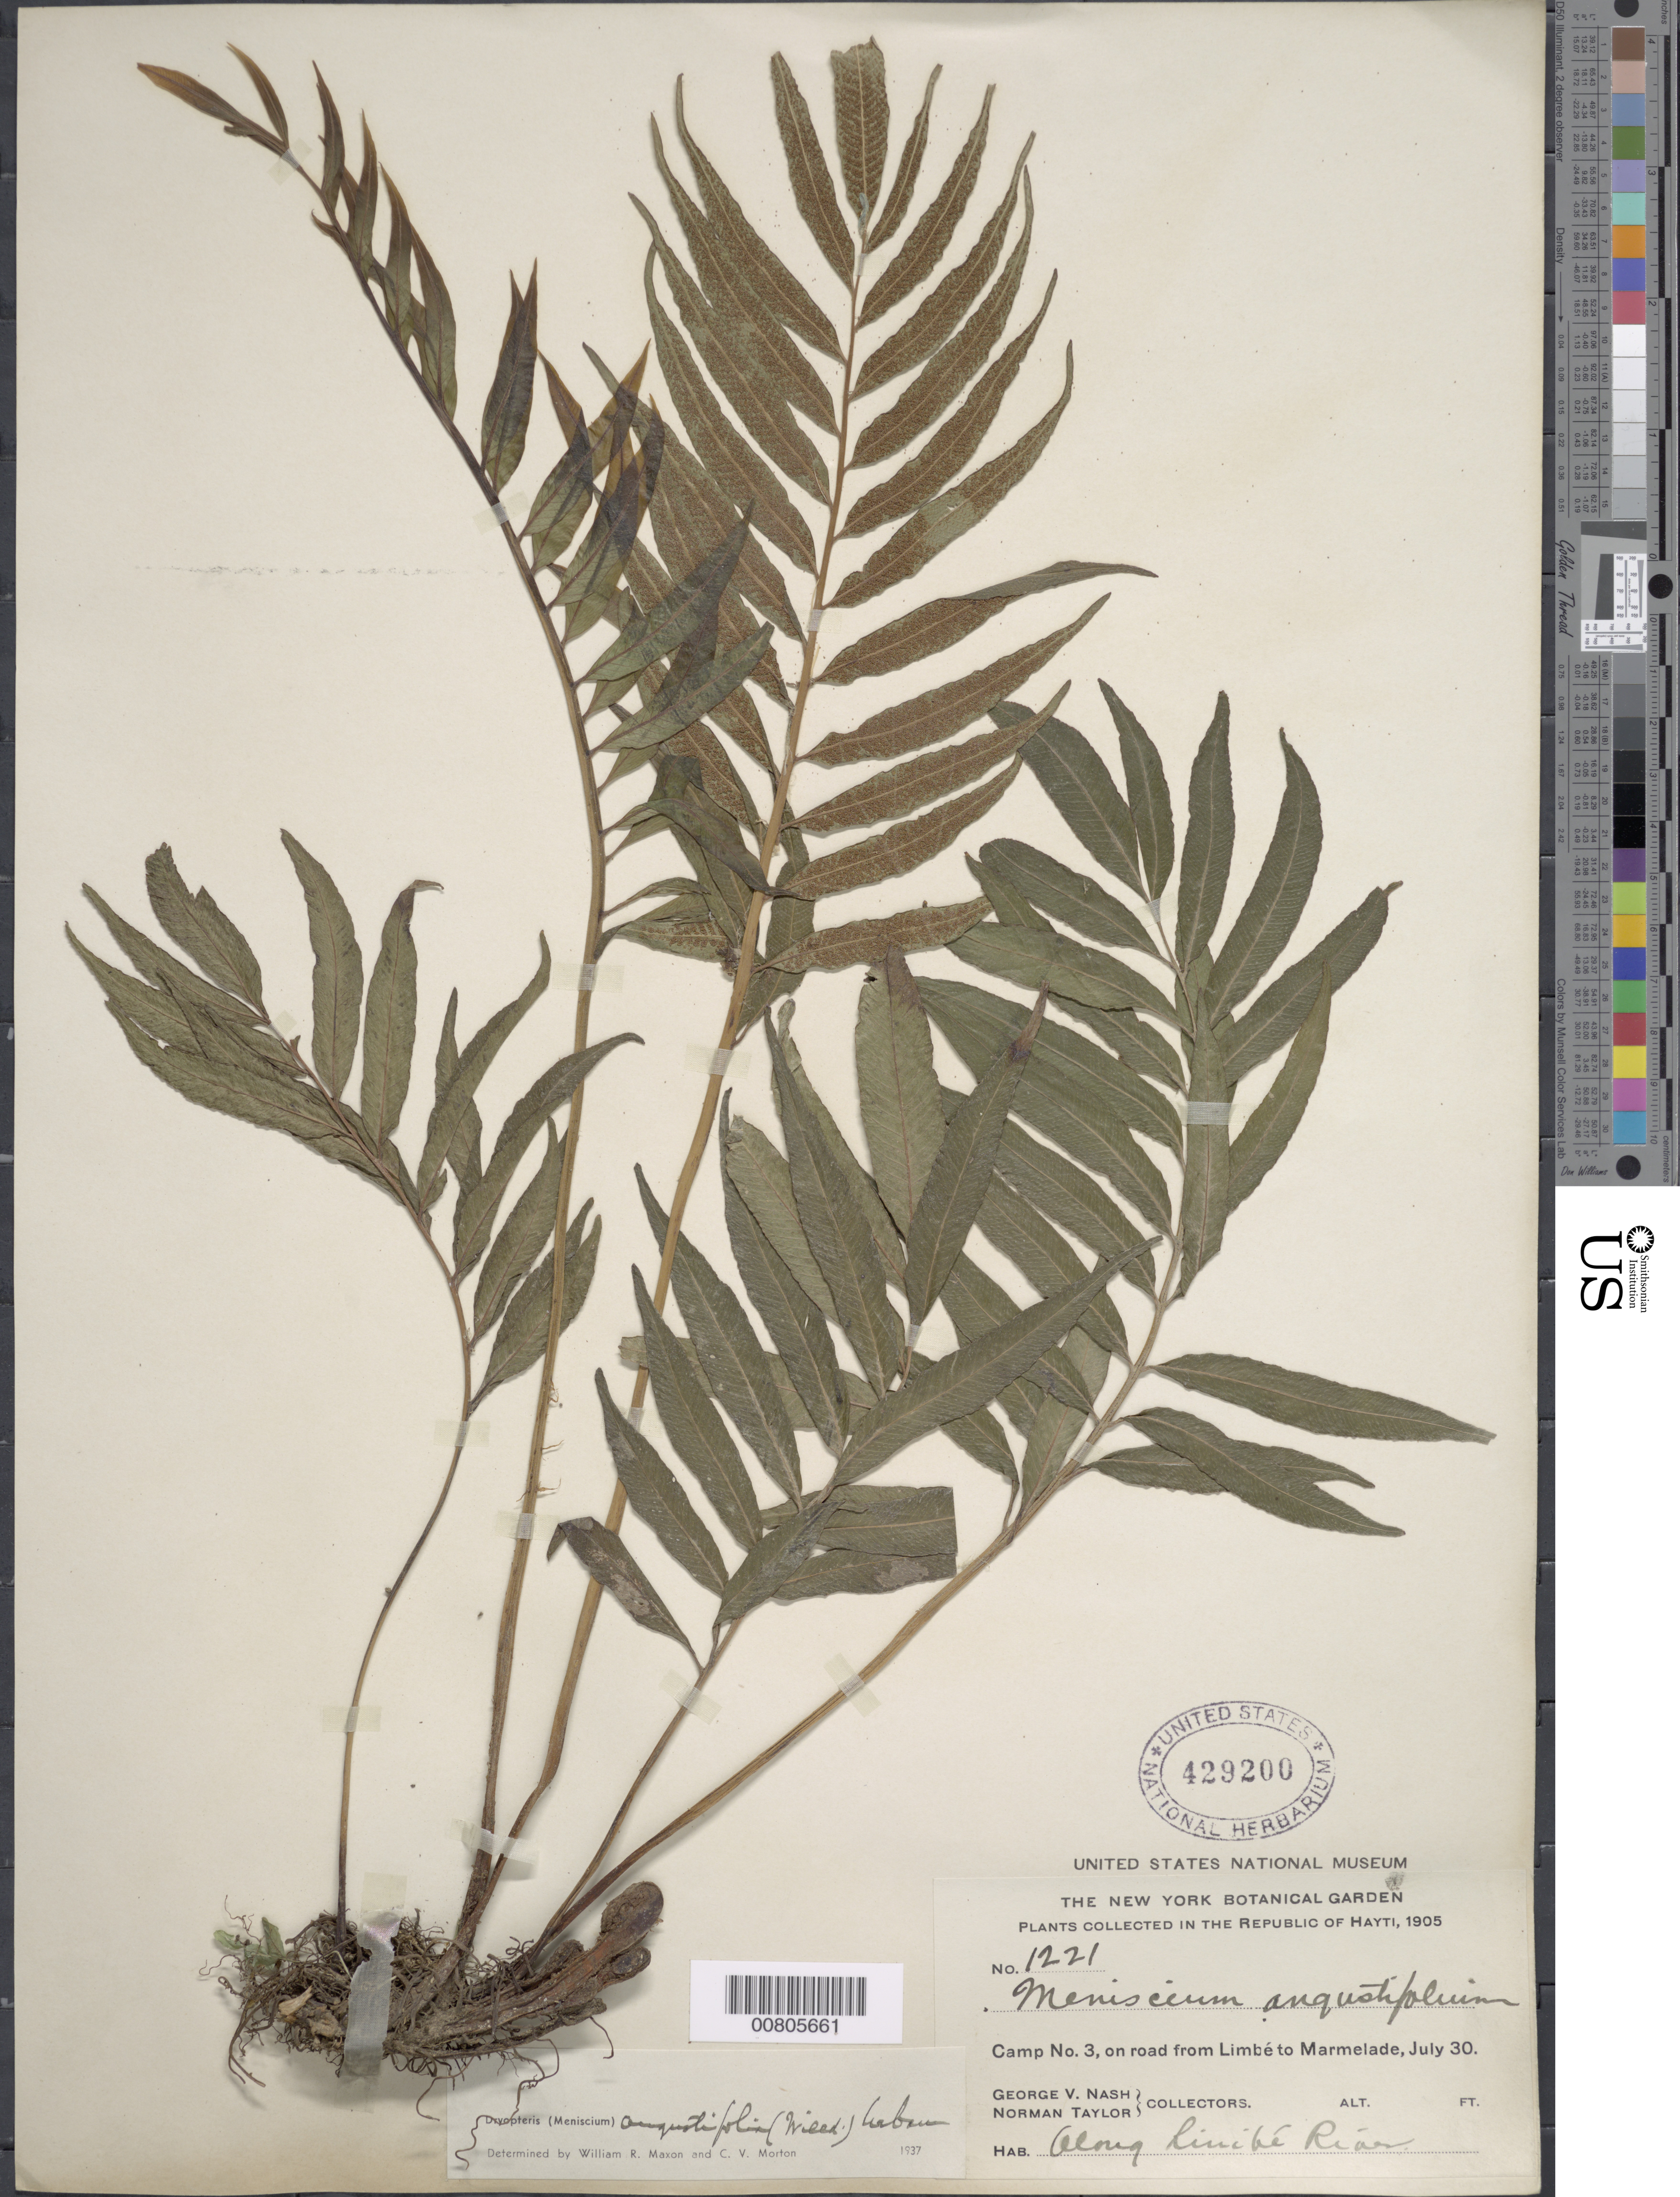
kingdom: Plantae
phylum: Tracheophyta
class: Polypodiopsida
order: Polypodiales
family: Thelypteridaceae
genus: Meniscium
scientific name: Meniscium angustifolium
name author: Willd.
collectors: G. V. Nash & N. Taylor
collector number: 1221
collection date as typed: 30 Jul 1905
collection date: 1905-07-30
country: Haiti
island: Hispaniola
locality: Camp No. 3, road from Limbé to Marmelade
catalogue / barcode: US 429200